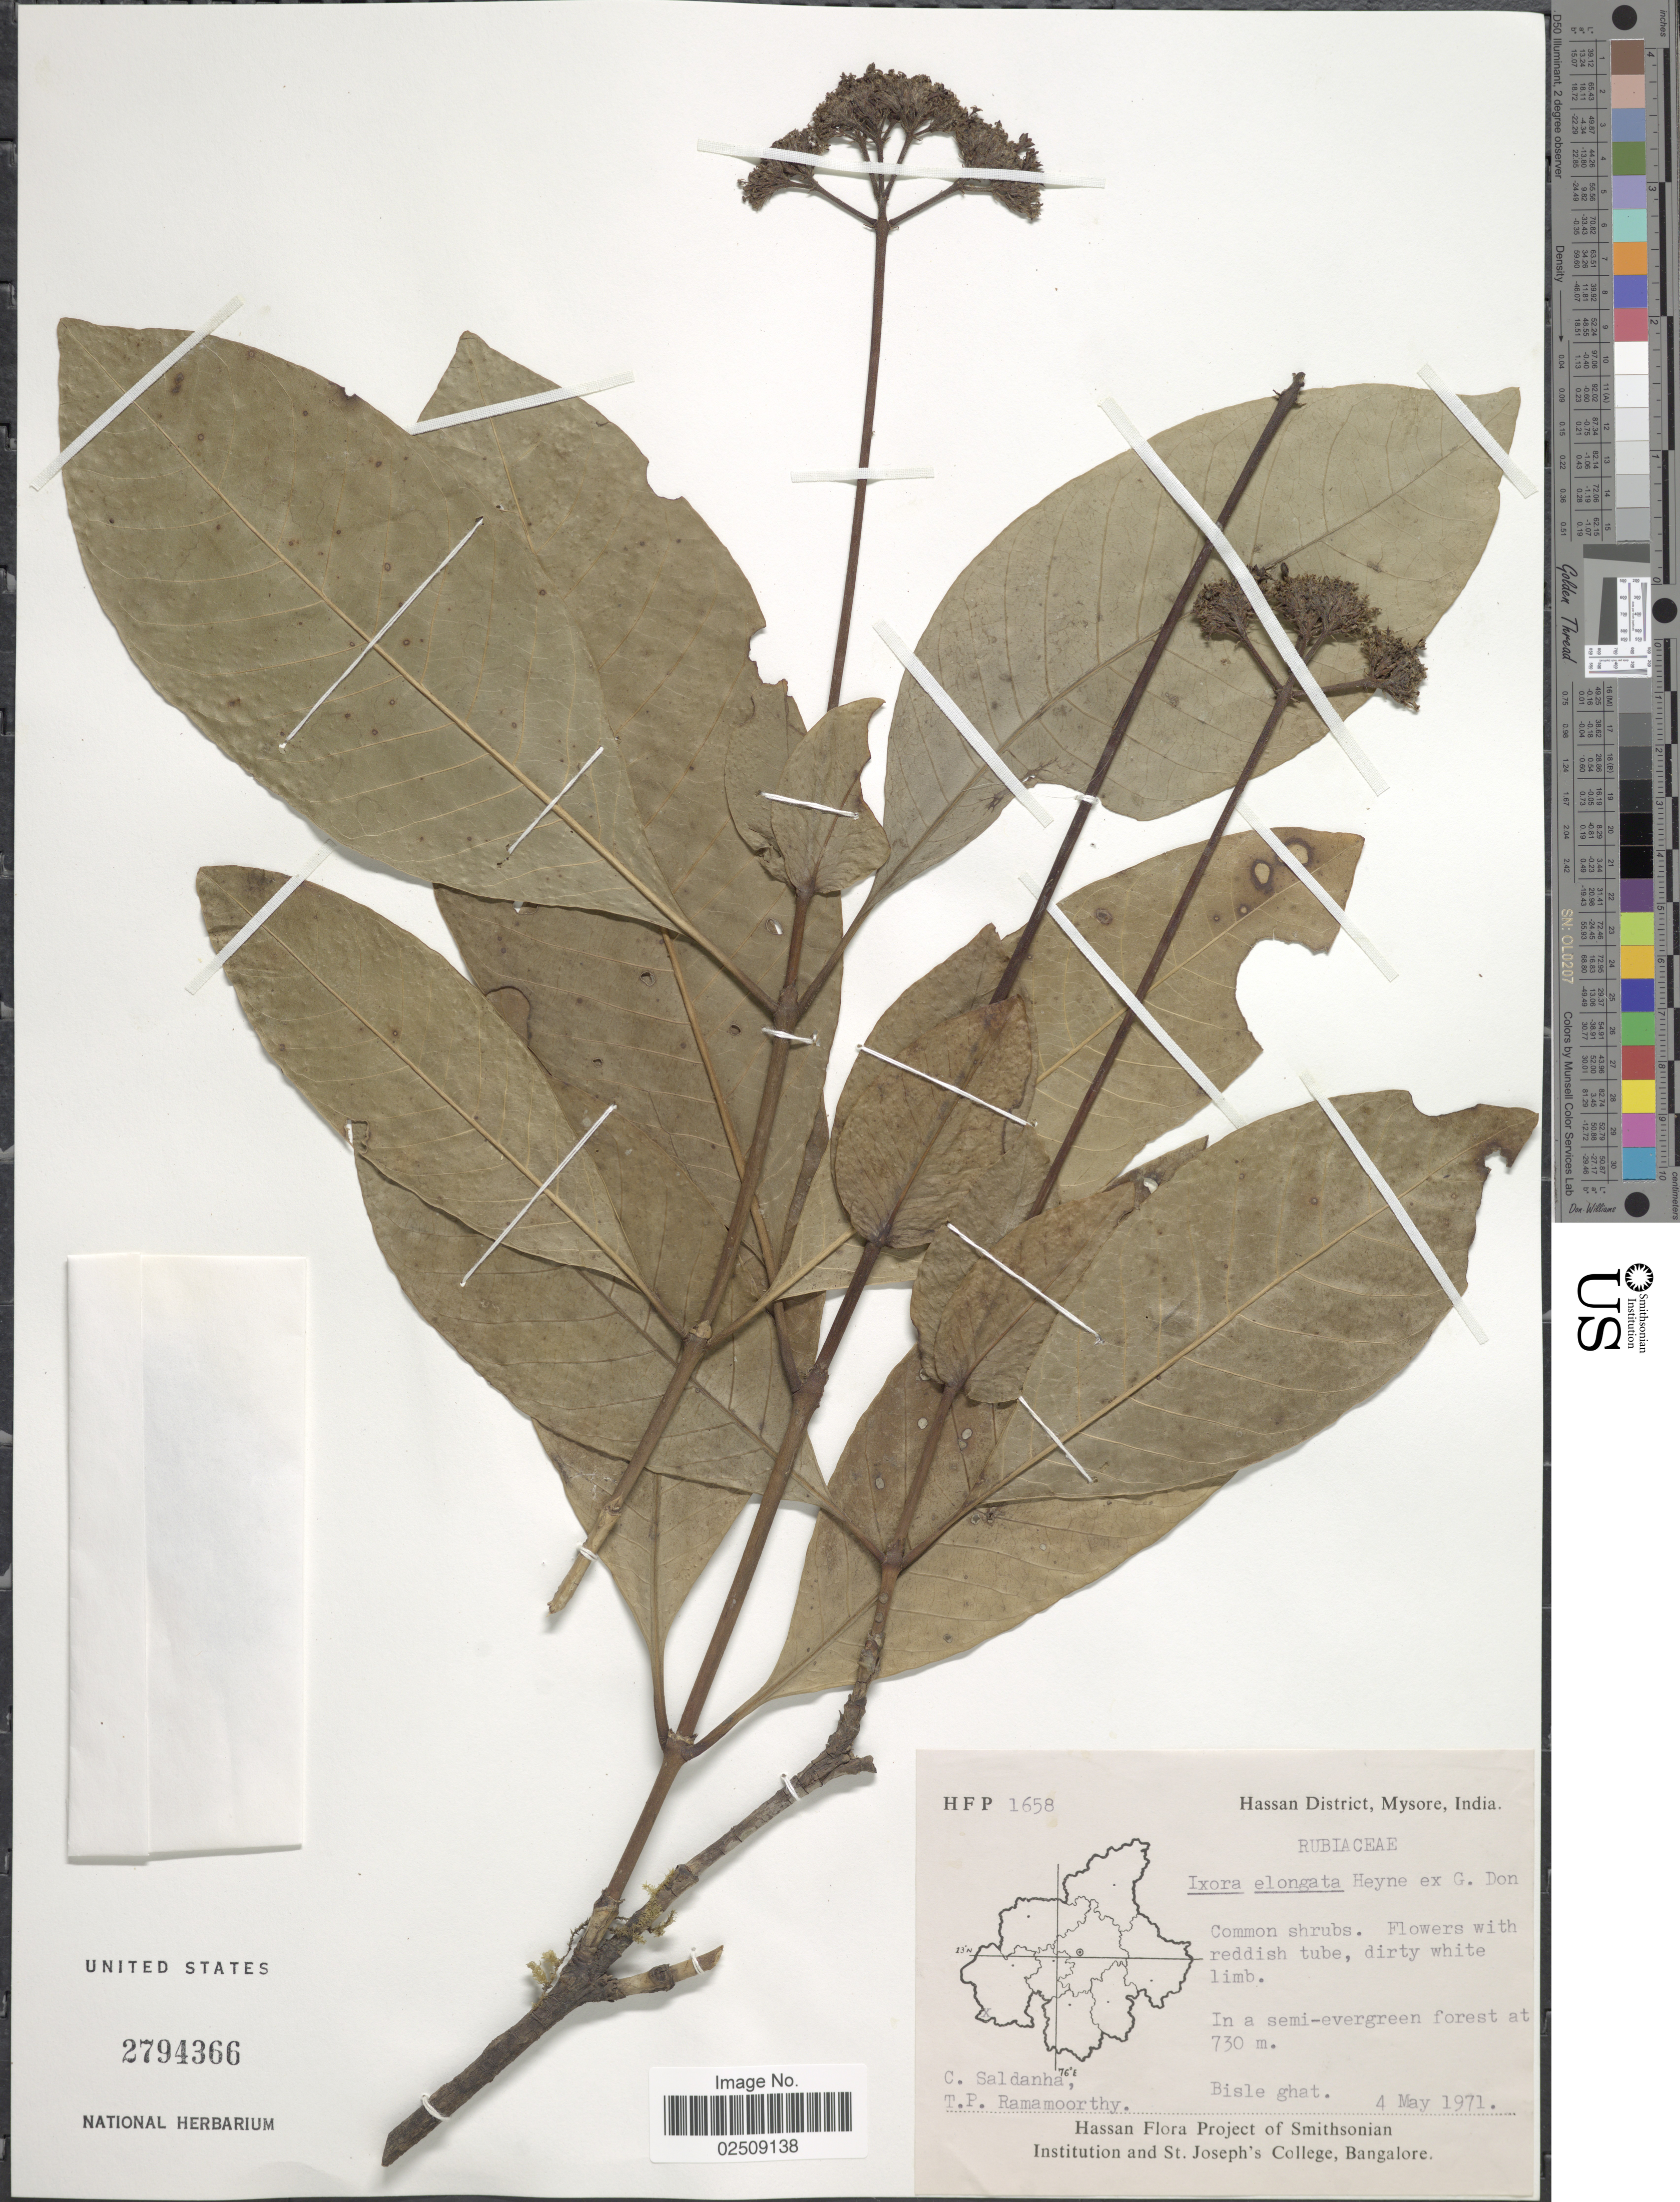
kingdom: Plantae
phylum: Tracheophyta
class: Magnoliopsida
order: Gentianales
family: Rubiaceae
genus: Ixora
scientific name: Ixora elongata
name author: F. Heyne & G. Don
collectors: C. Saldanha & T. P. Ramamoorthy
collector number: HFP1658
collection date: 1971-05-04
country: India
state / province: Karnataka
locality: Hassan District, Mysore. Bisle ghat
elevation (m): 730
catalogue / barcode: US 2794366